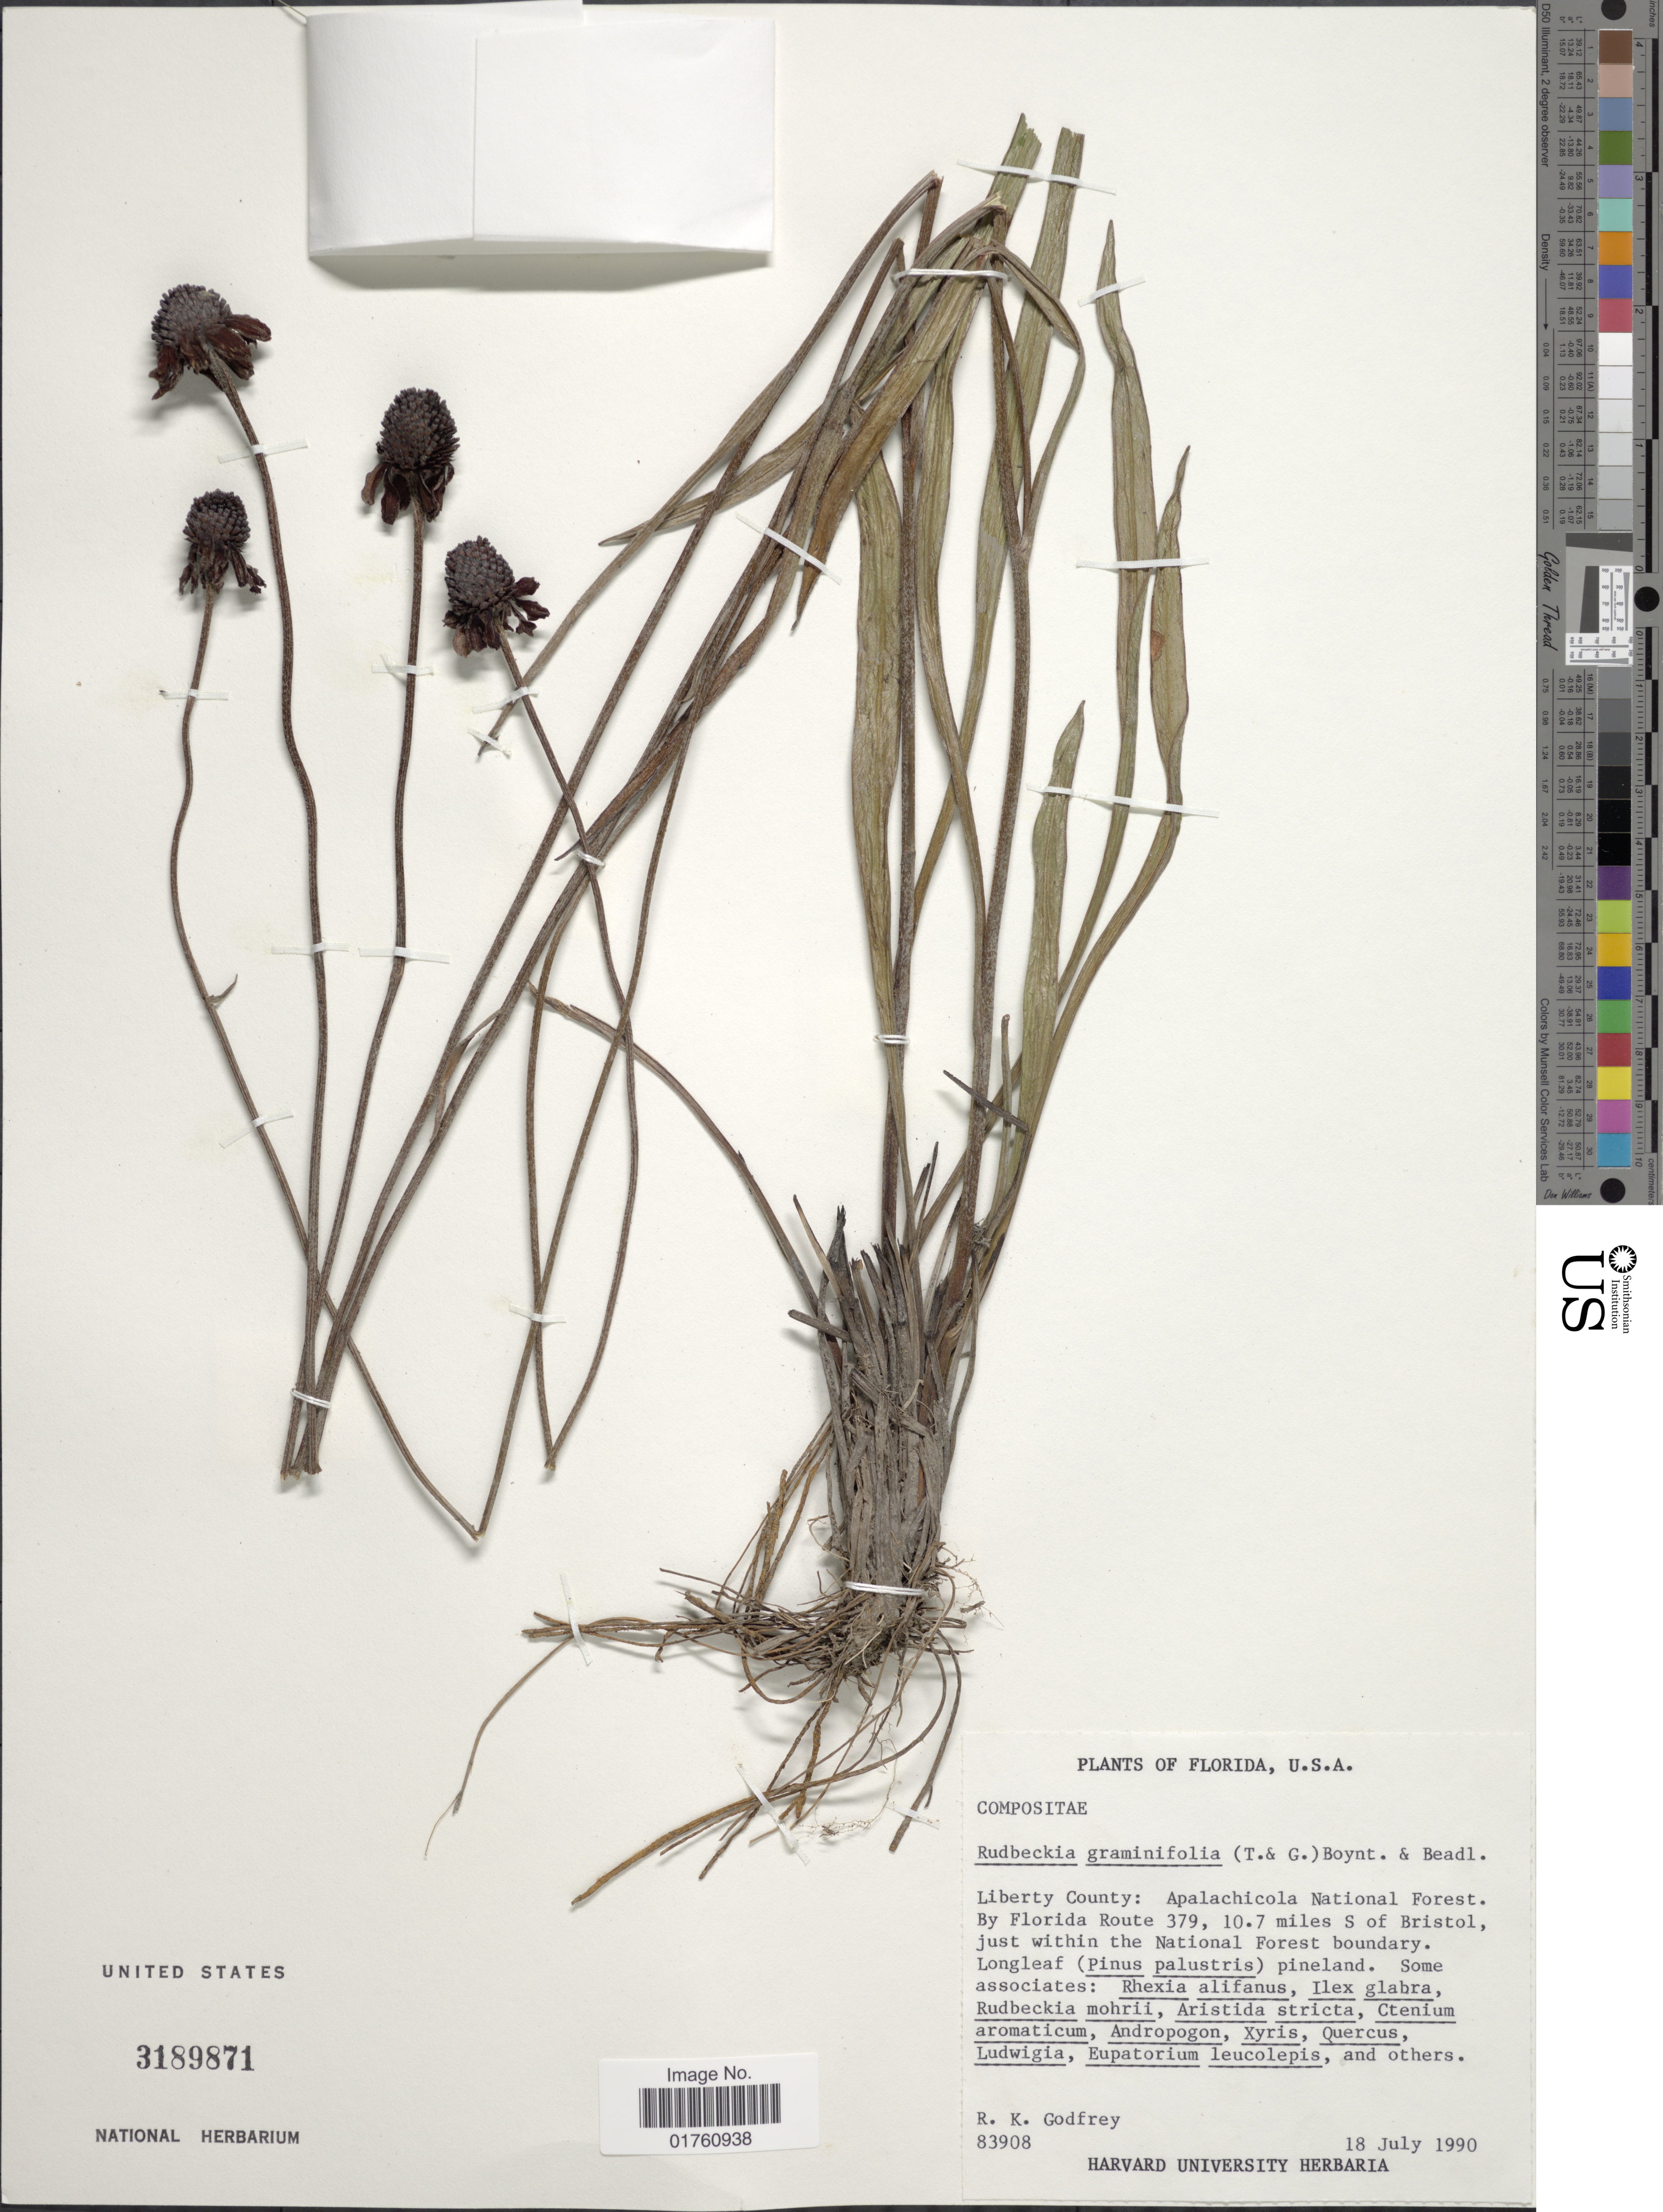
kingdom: Plantae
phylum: Tracheophyta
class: Magnoliopsida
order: Asterales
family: Asteraceae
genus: Rudbeckia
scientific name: Rudbeckia graminifolia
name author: (Torr. & A. Gray) C.L. Boynton & Beadle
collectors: R. K. Godfrey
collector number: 83908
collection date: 1990-07-18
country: United States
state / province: Florida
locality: Liberty County: Apalachicola National Forest. By Florida Route 379, 10.7 miles S of Bristol, just within the National Forest boundary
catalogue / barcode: US 3189871